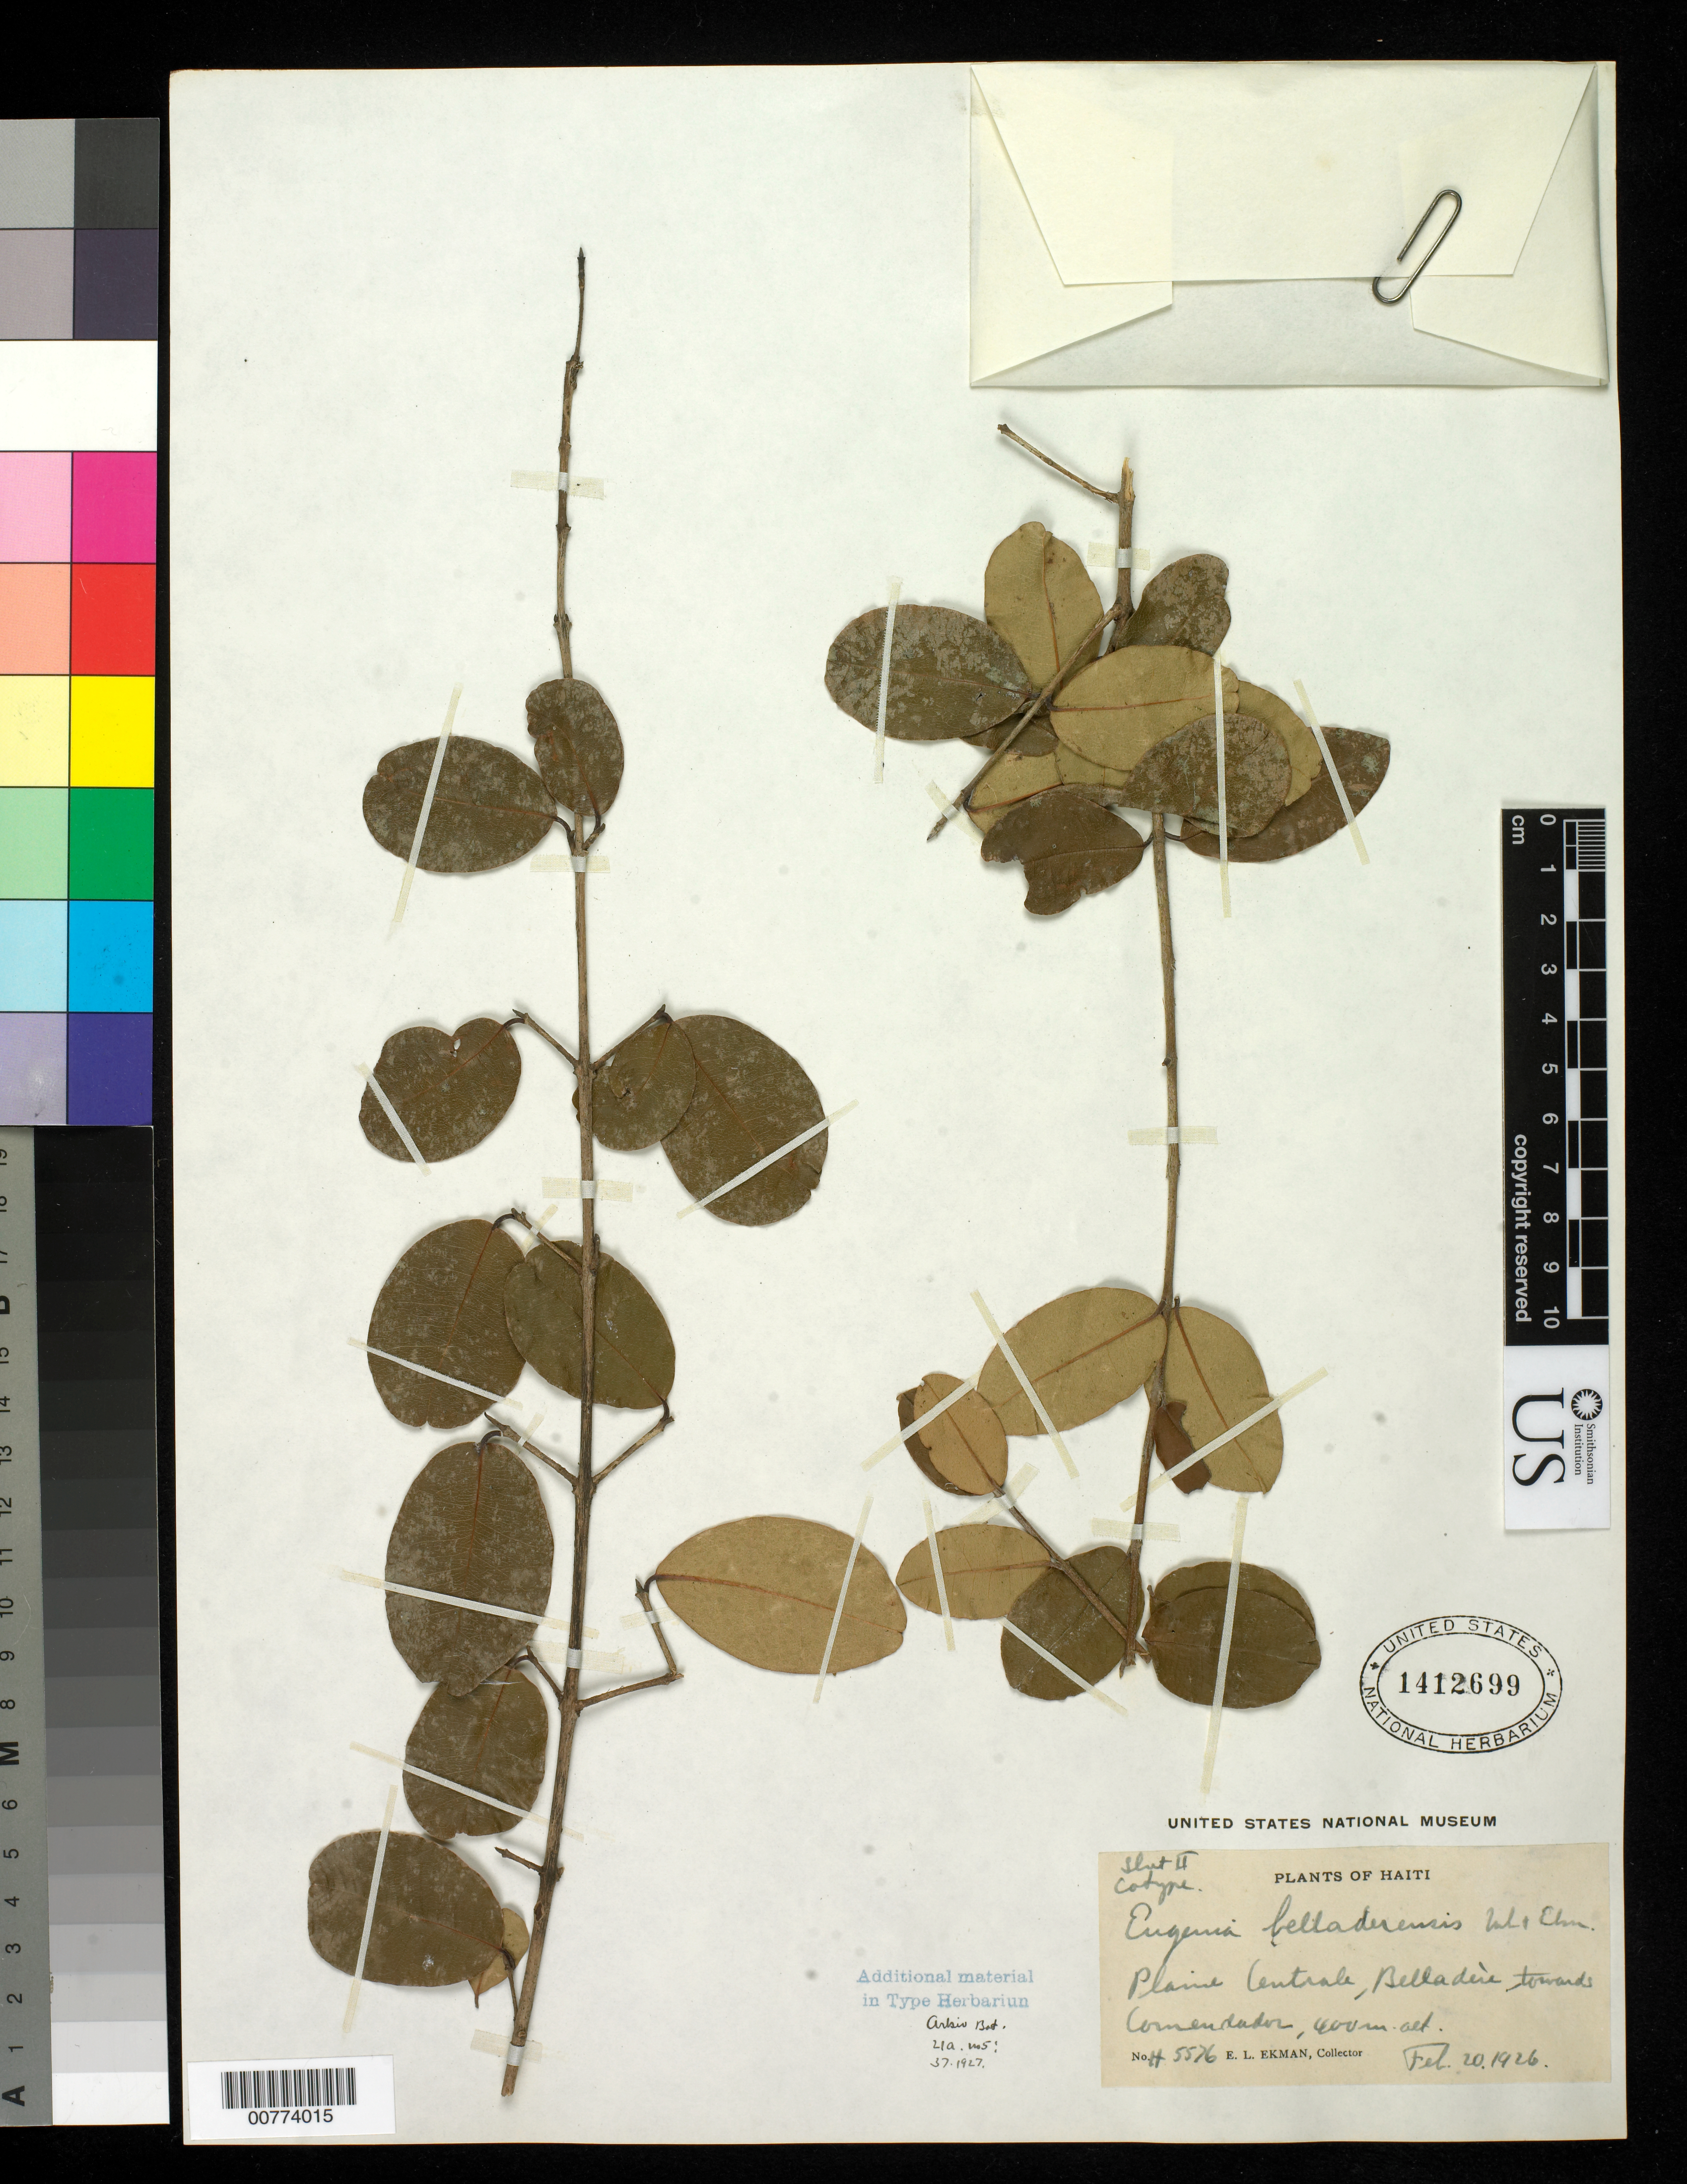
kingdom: Plantae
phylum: Tracheophyta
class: Magnoliopsida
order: Myrtales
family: Myrtaceae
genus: Eugenia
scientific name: Eugenia belladerensis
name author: Urb. & Ekman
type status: Isotype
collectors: E. L. Ekman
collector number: H5576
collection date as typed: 20 Feb 1926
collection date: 1926-02-20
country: Haiti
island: Hispaniola Island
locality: Plaine Centrale, Belladerè, towards Comendador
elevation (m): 400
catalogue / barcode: US 1412699